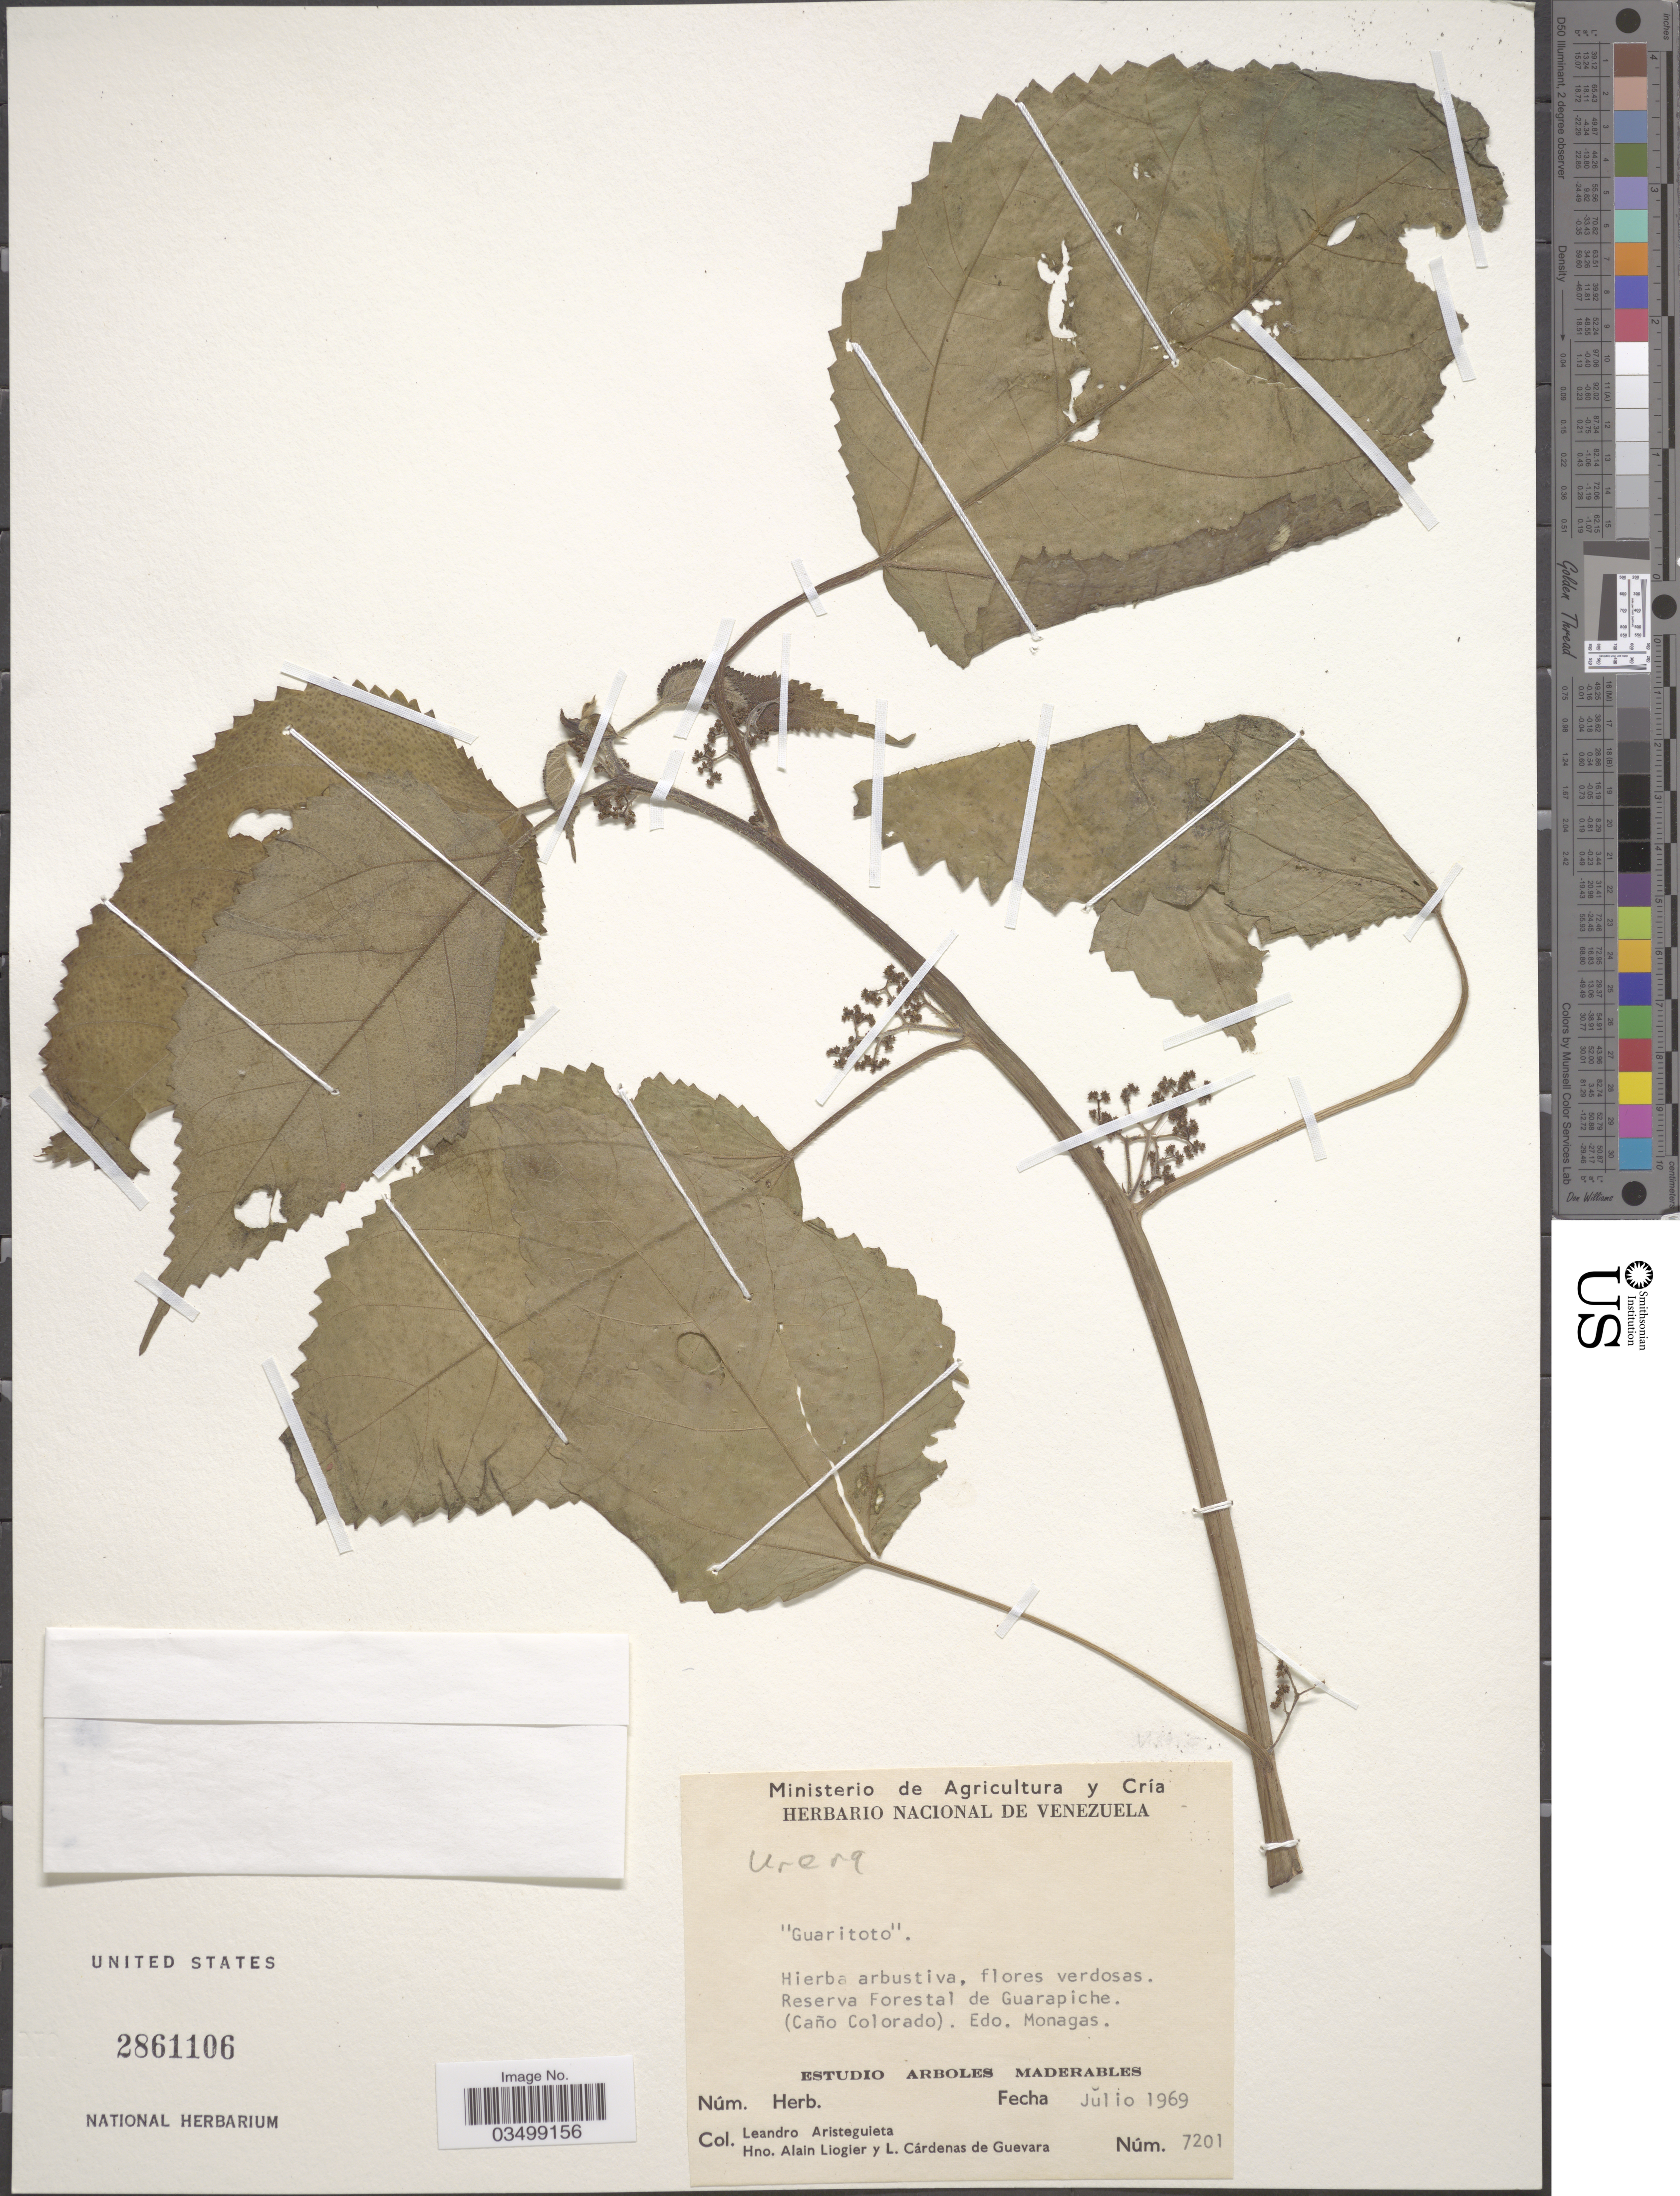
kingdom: Plantae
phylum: Tracheophyta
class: Magnoliopsida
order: Rosales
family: Urticaceae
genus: Urera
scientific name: Urera sp.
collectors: L. Aristeguieta, A. H. Liogier & L. De Guevara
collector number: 7201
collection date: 1969-07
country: Venezuela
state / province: Monagas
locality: Reserva Forestal de Guarapiche (Caño Colorado).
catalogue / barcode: US 2861106